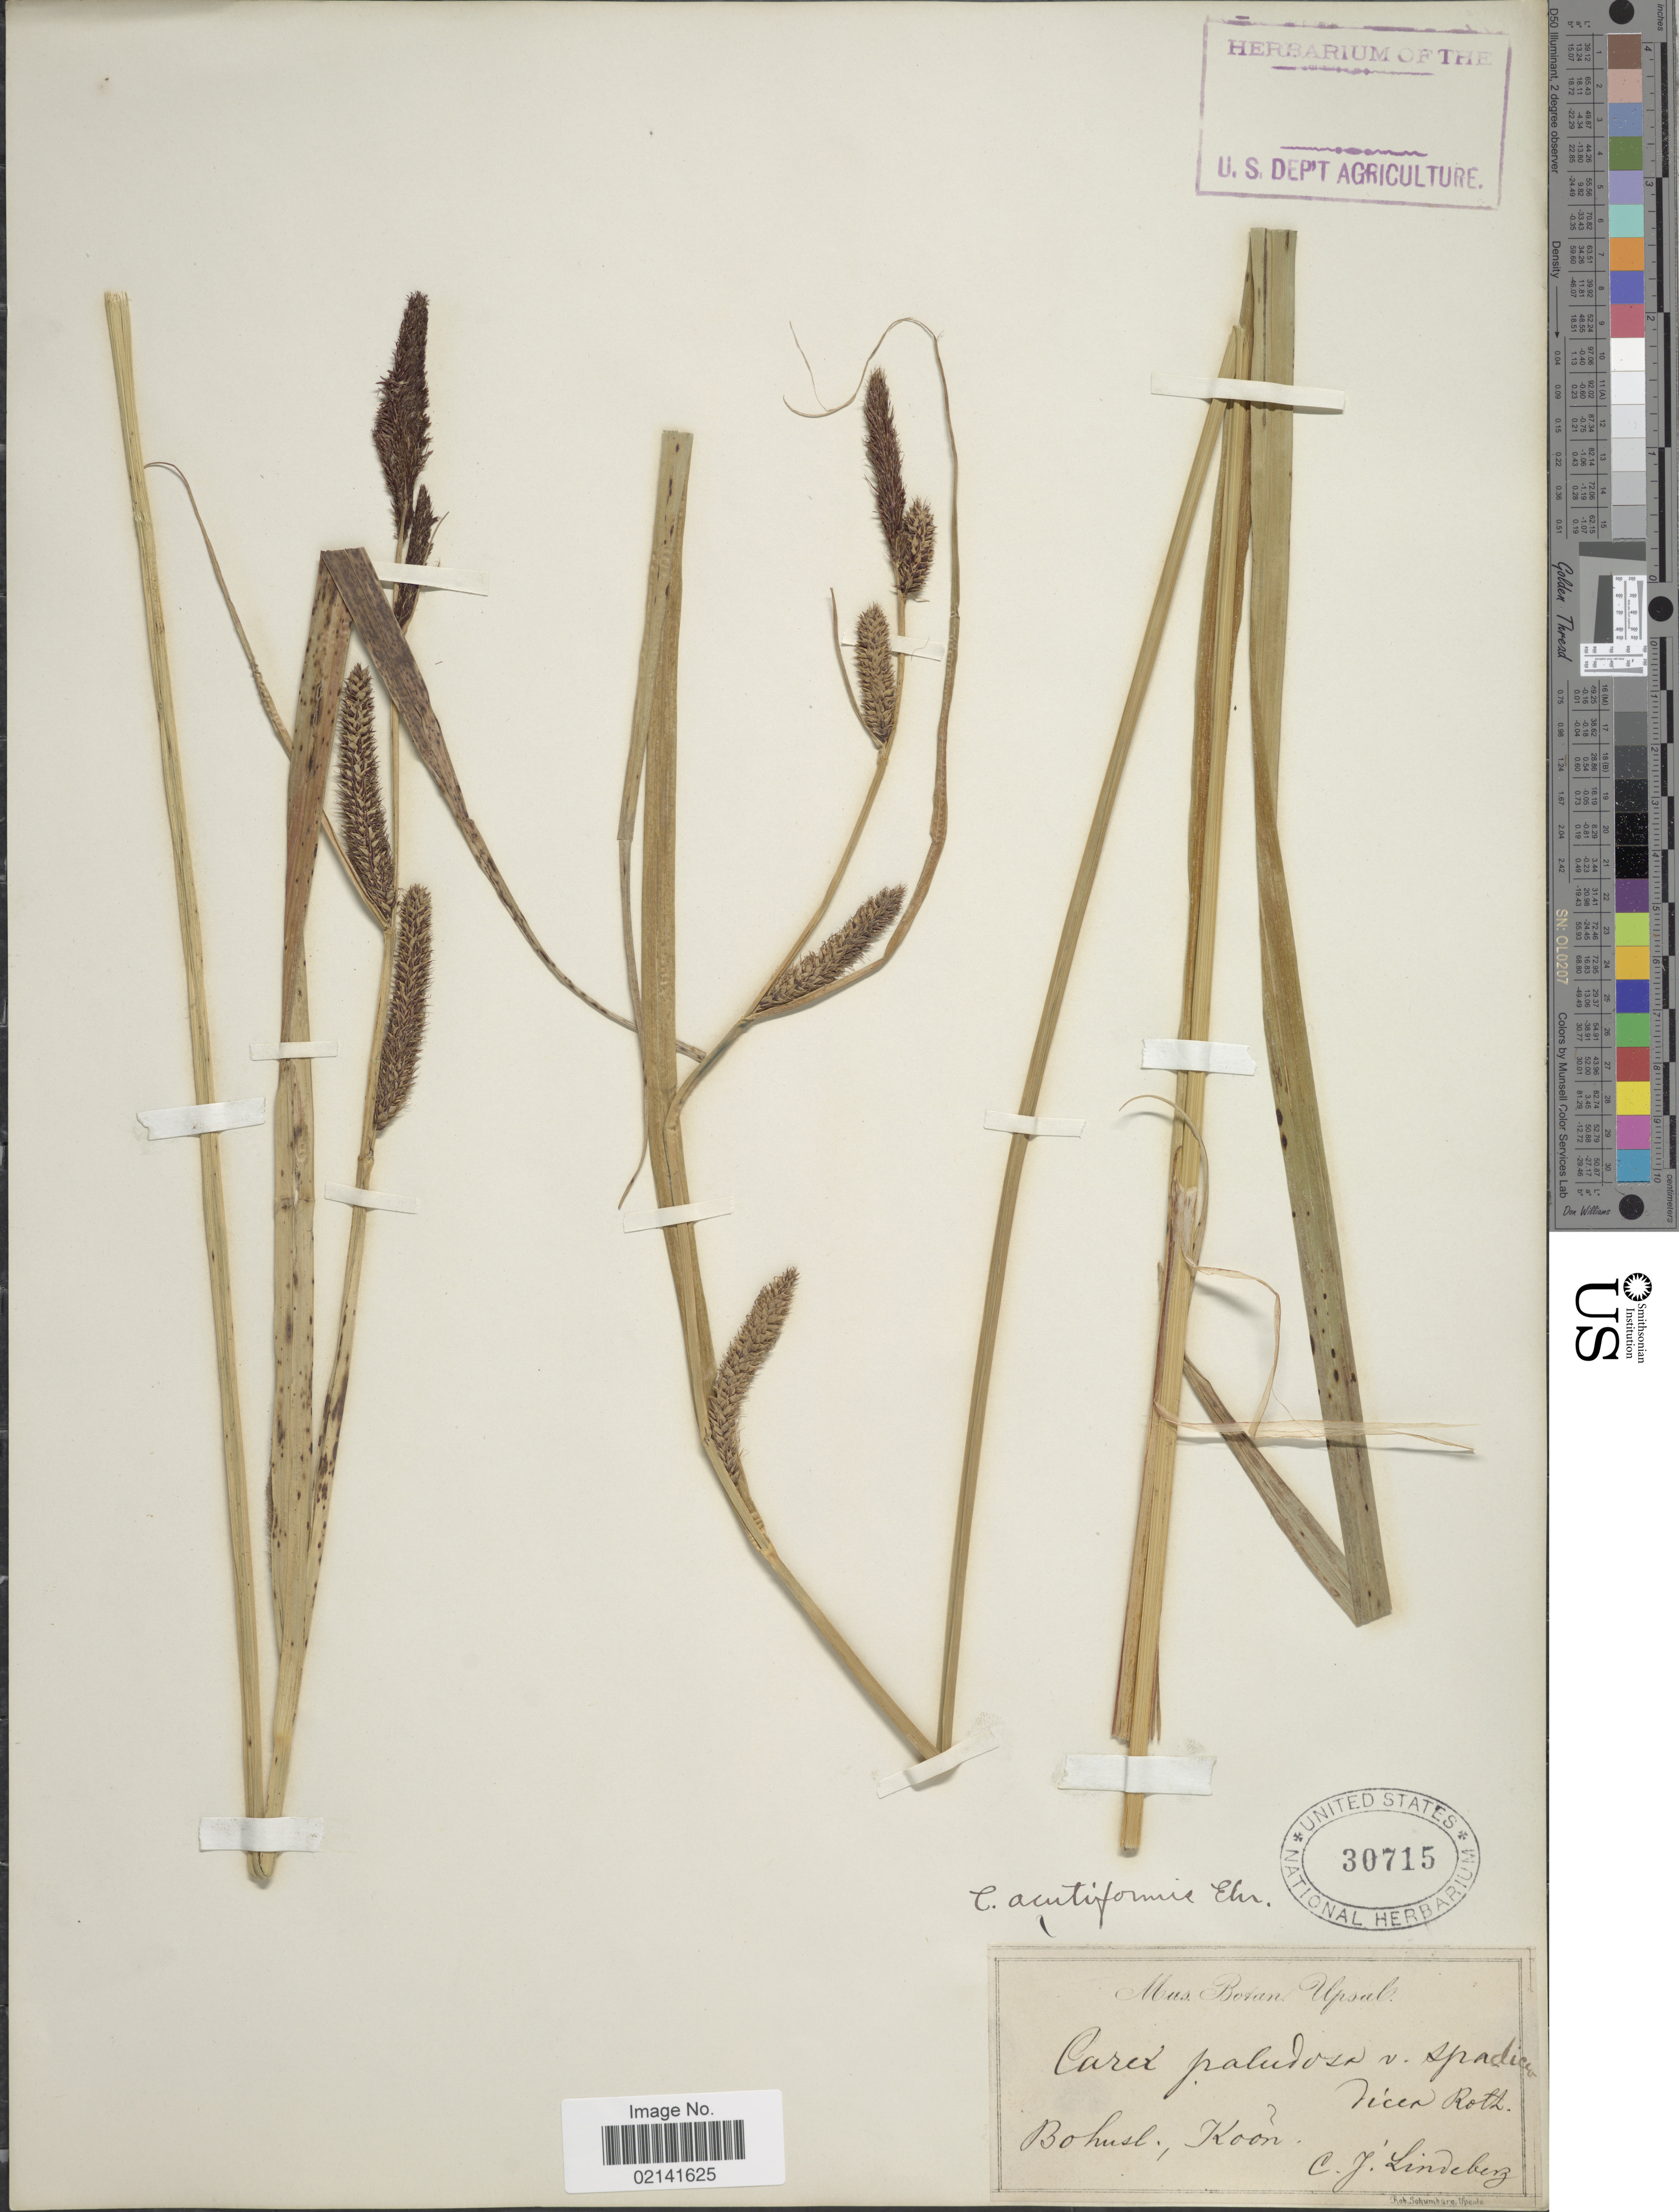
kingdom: Plantae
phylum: Tracheophyta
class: Liliopsida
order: Poales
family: Cyperaceae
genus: Carex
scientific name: Carex acutiformis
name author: Ehrh.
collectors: C. Lindeberg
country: Sweden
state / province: Västra Götaland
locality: Bohusl, Koon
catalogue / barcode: US 30715